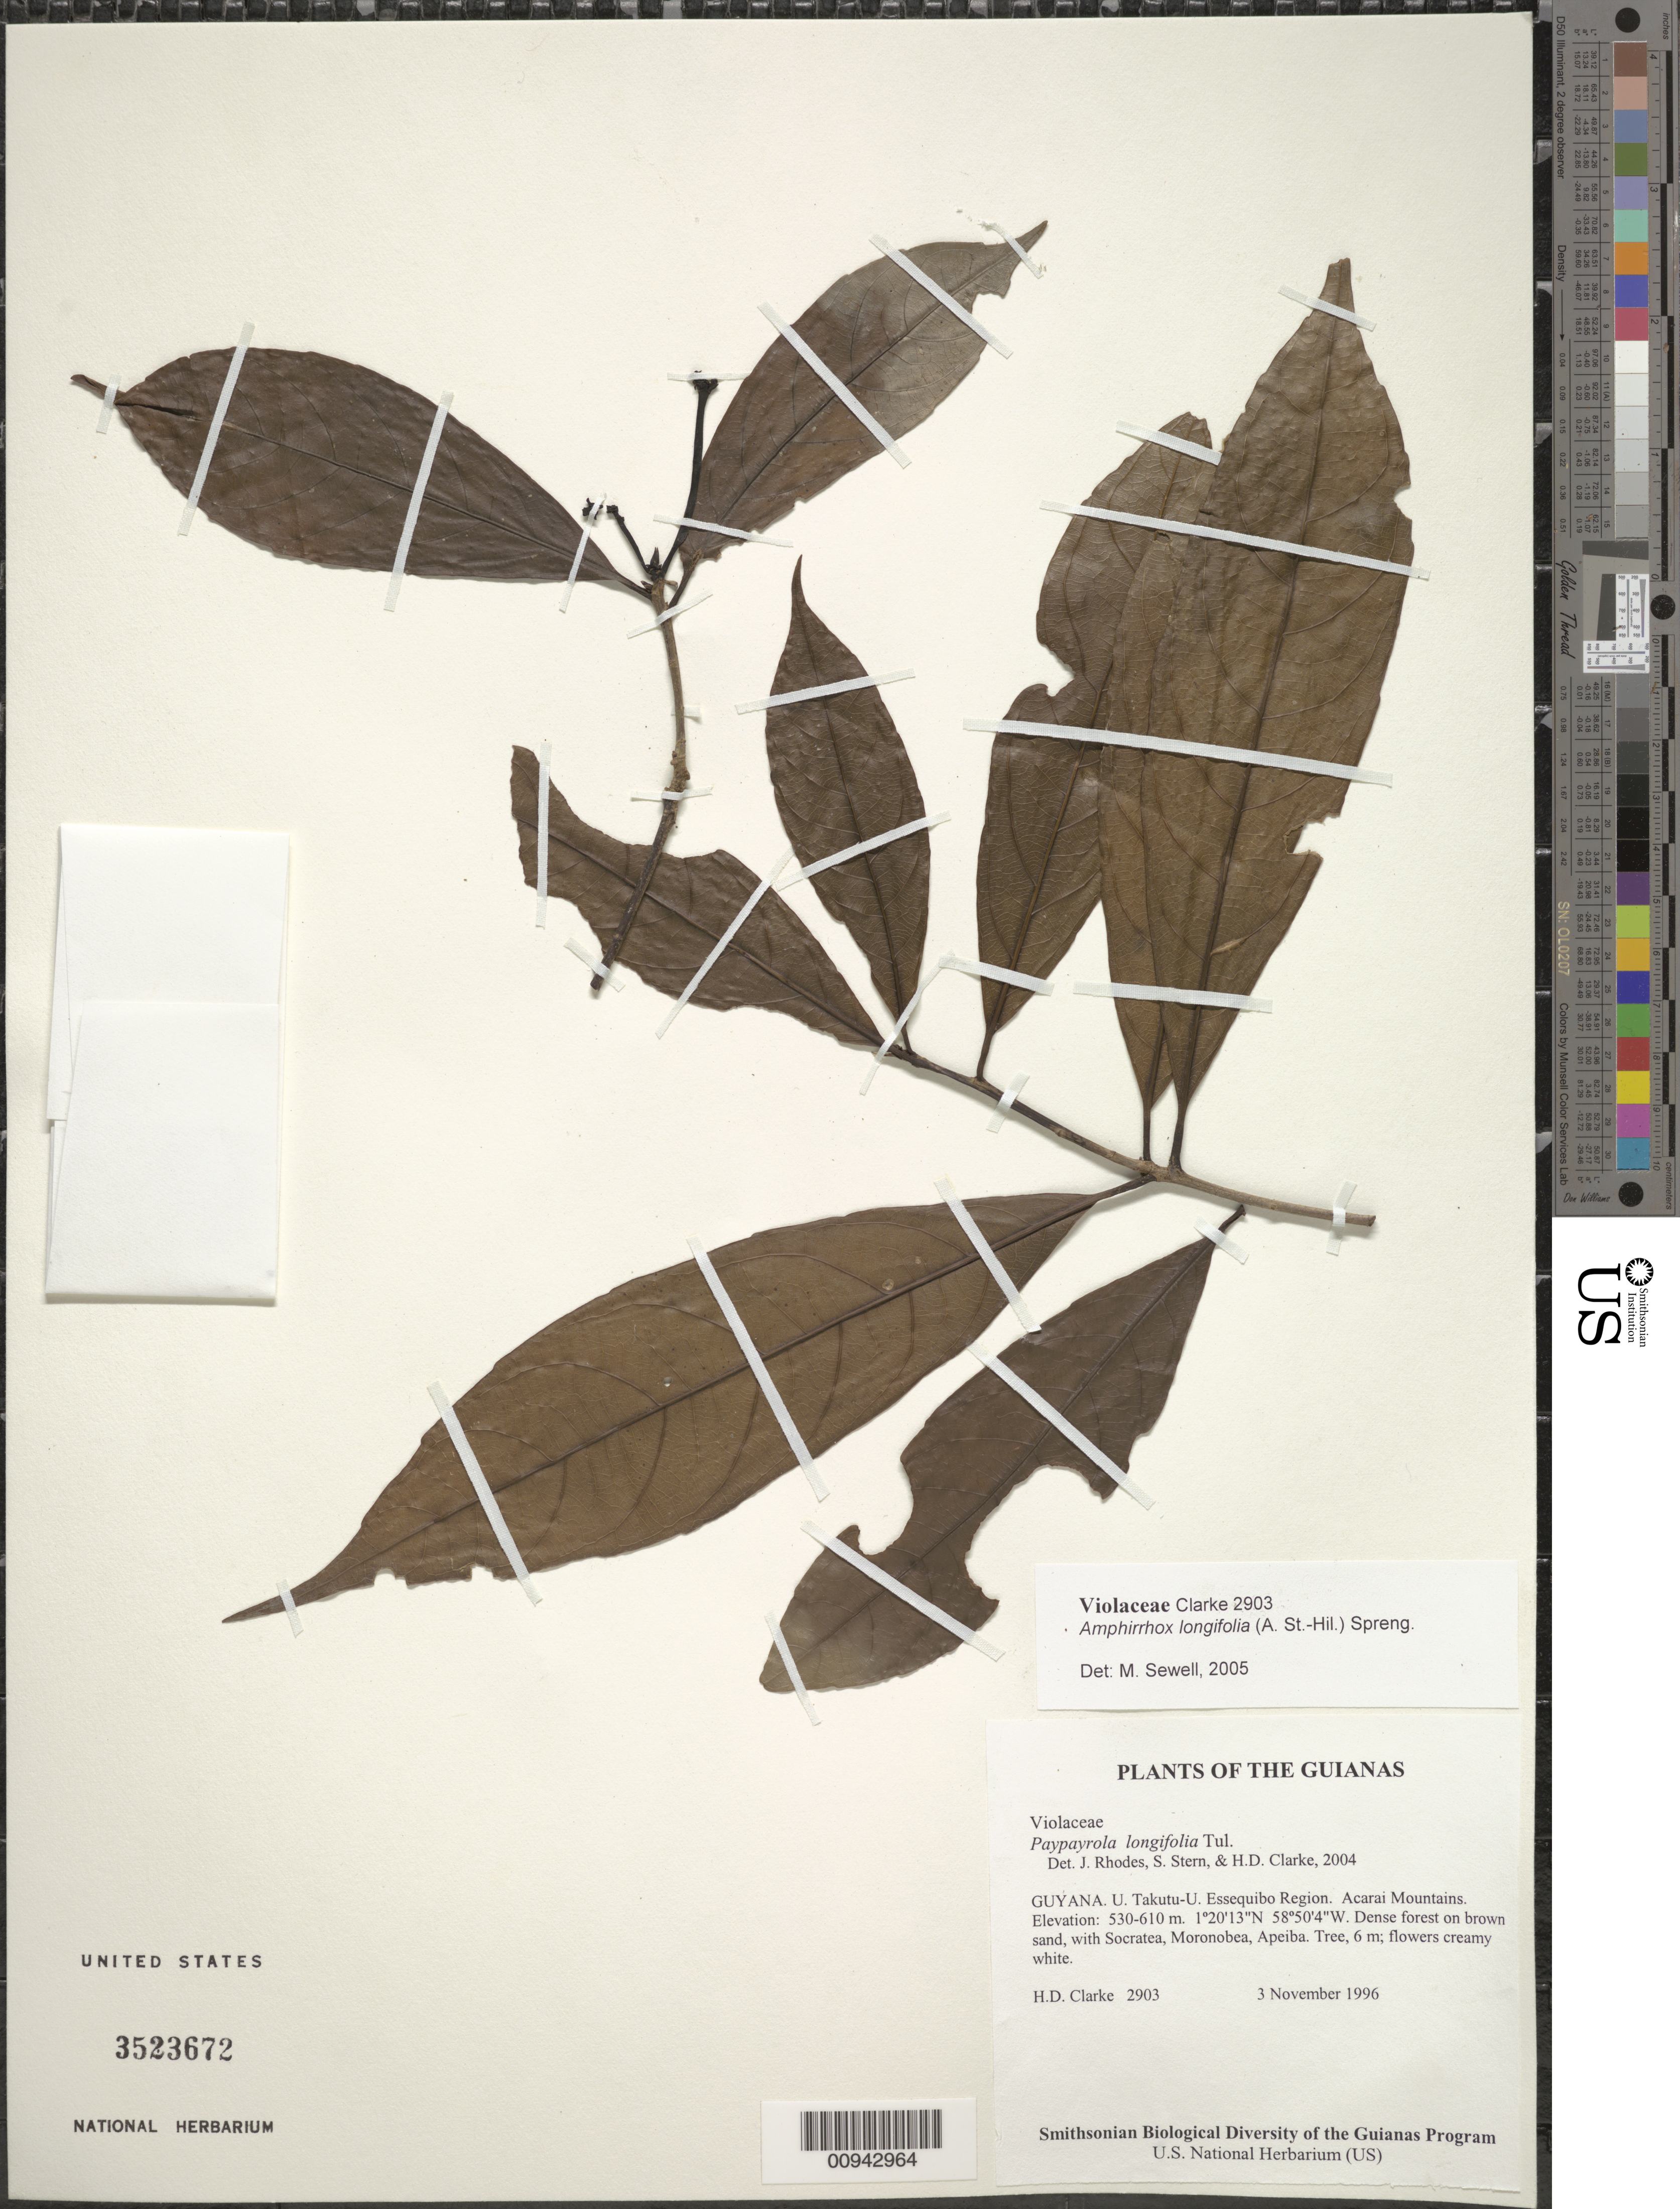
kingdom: Plantae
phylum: Tracheophyta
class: Magnoliopsida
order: Malpighiales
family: Violaceae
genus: Amphirrhox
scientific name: Amphirrhox longifolia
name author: (A. St.-Hil.) Spreng.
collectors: H. D. Clarke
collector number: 2903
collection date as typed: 3 November 1996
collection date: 1996-11-03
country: Guyana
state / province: U. Takutu-U. Essequibo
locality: Acarai Mountains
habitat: Dense forest on brown sand, with Socratea, Moronobea, Apeiba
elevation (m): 530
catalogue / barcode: US 3523672